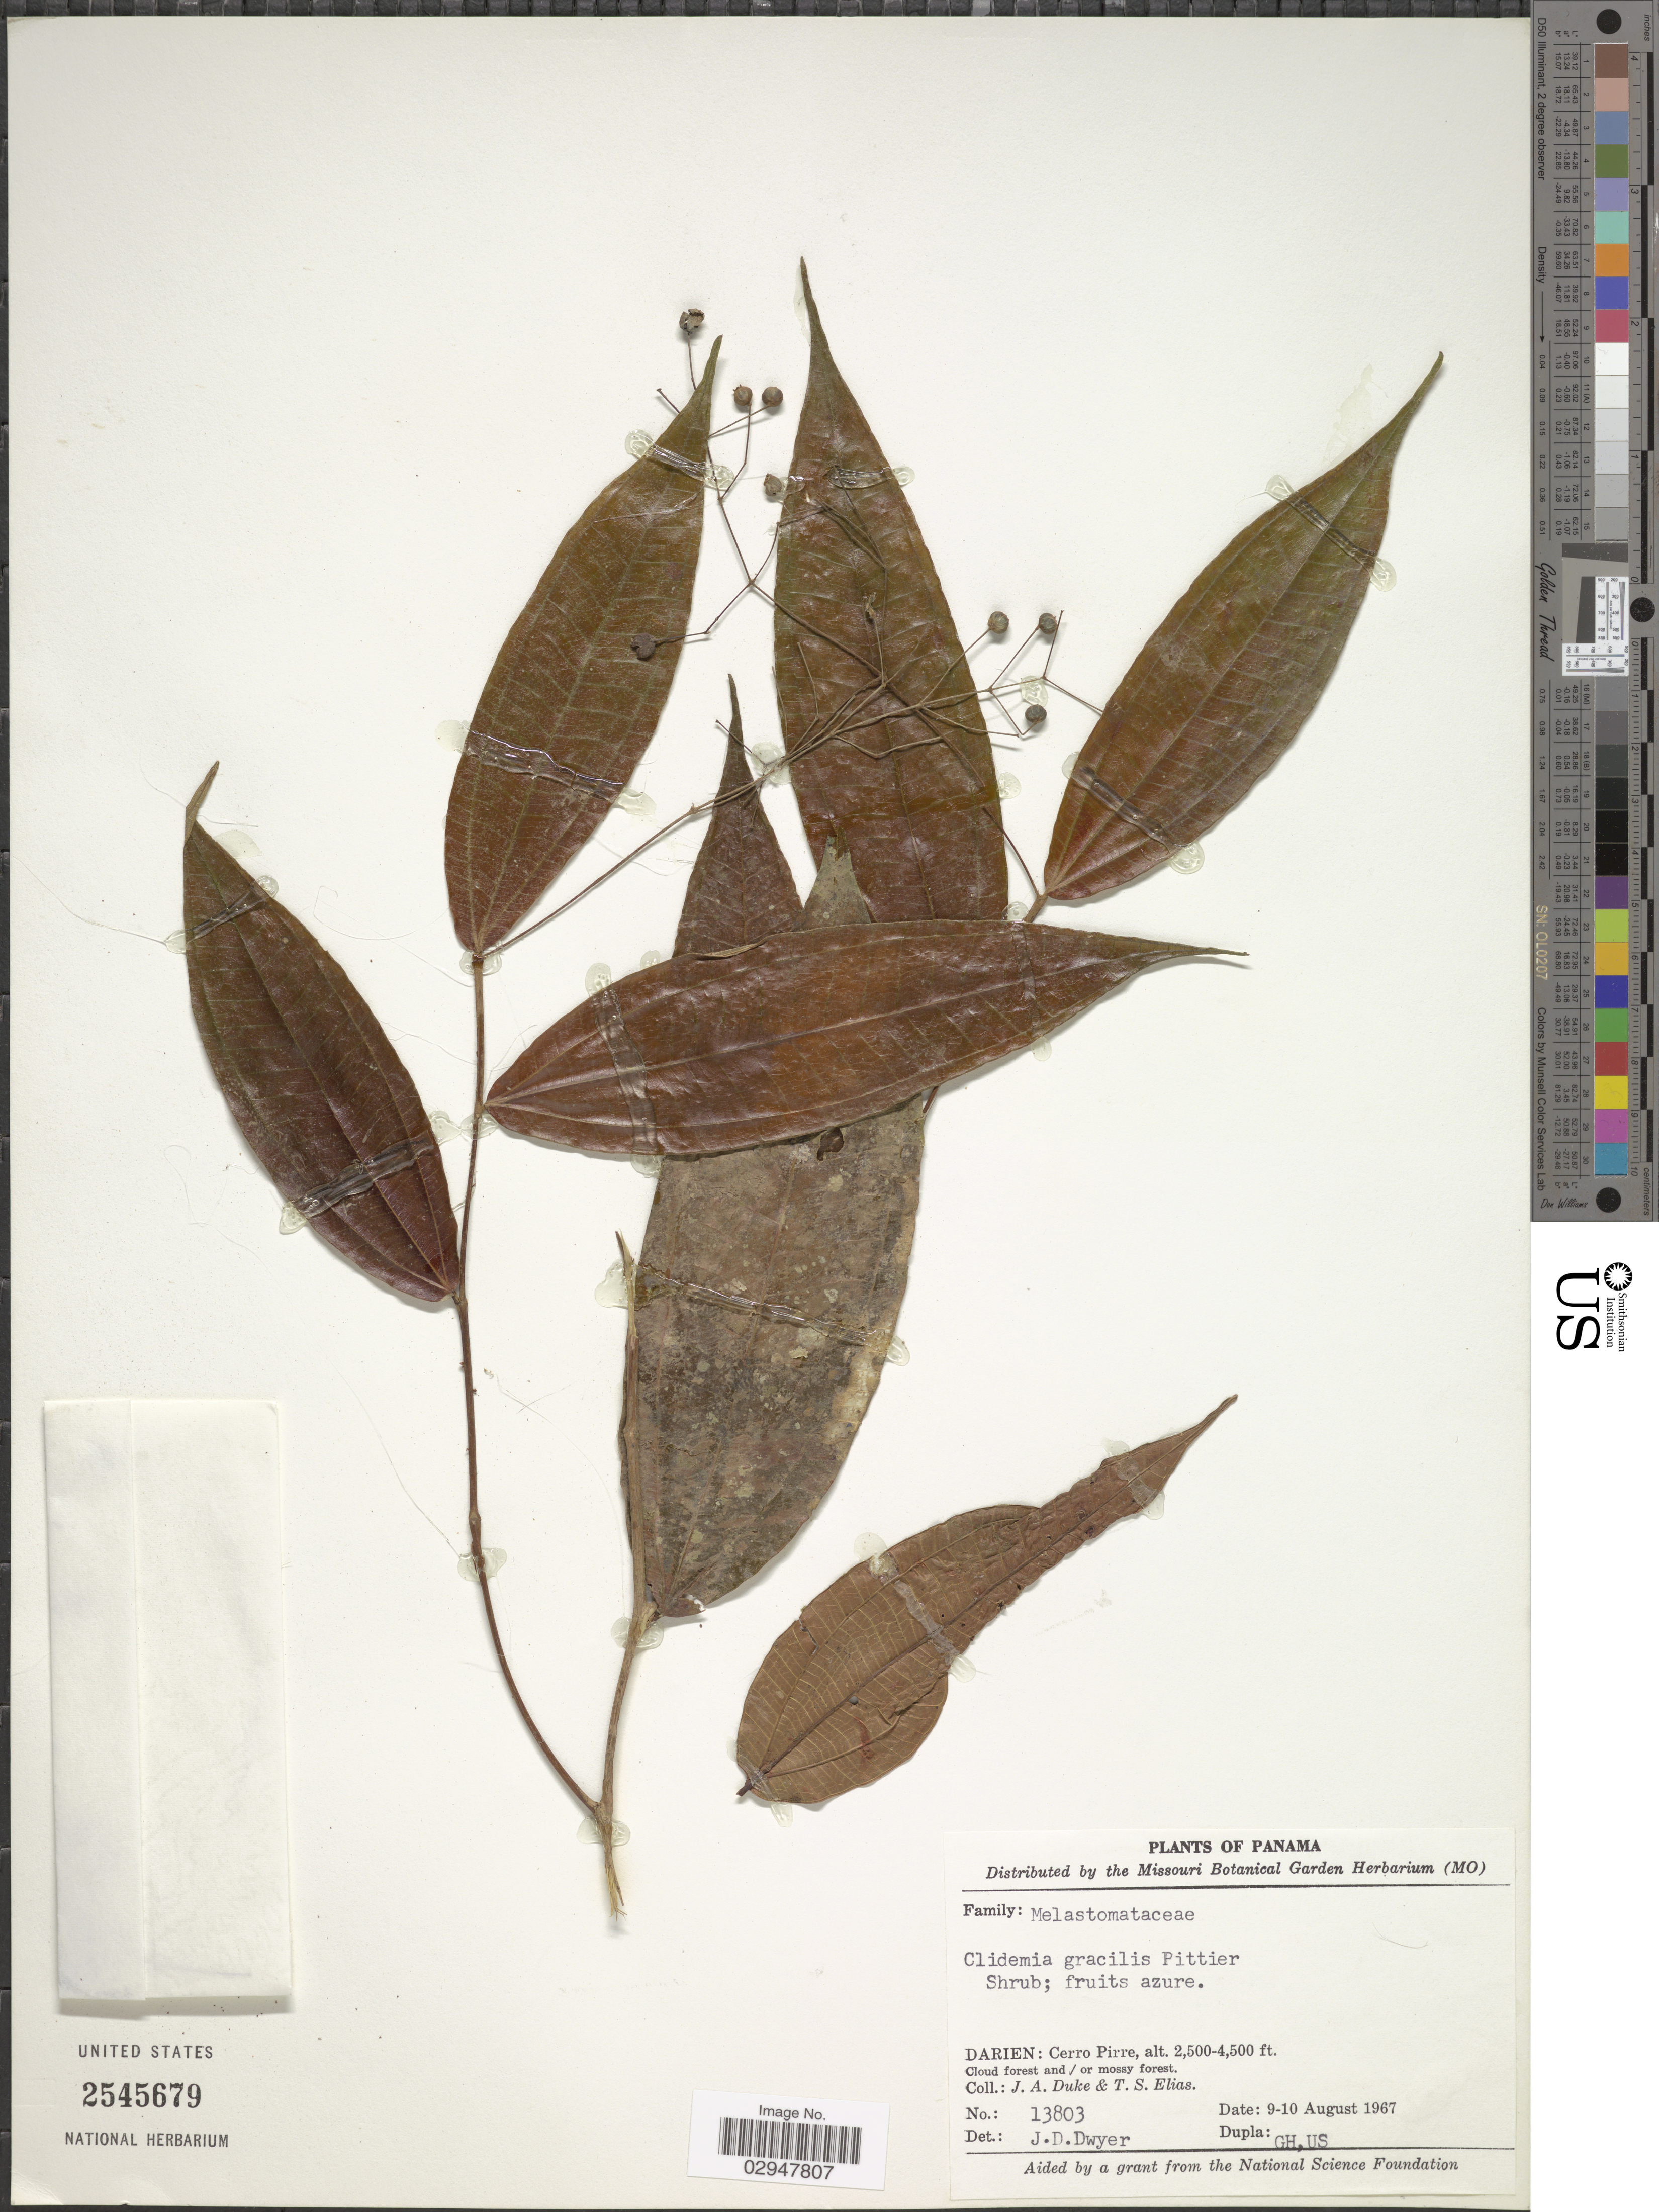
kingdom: Plantae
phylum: Tracheophyta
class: Magnoliopsida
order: Myrtales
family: Melastomataceae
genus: Clidemia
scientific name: Clidemia gracilis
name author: Pittier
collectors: J. A. Duke & T. S. Elias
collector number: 13803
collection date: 1967-08-09/1967-08-10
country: Panama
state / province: Darién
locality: Darien: Cerro Pirre.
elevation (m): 762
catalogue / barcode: US 2545679